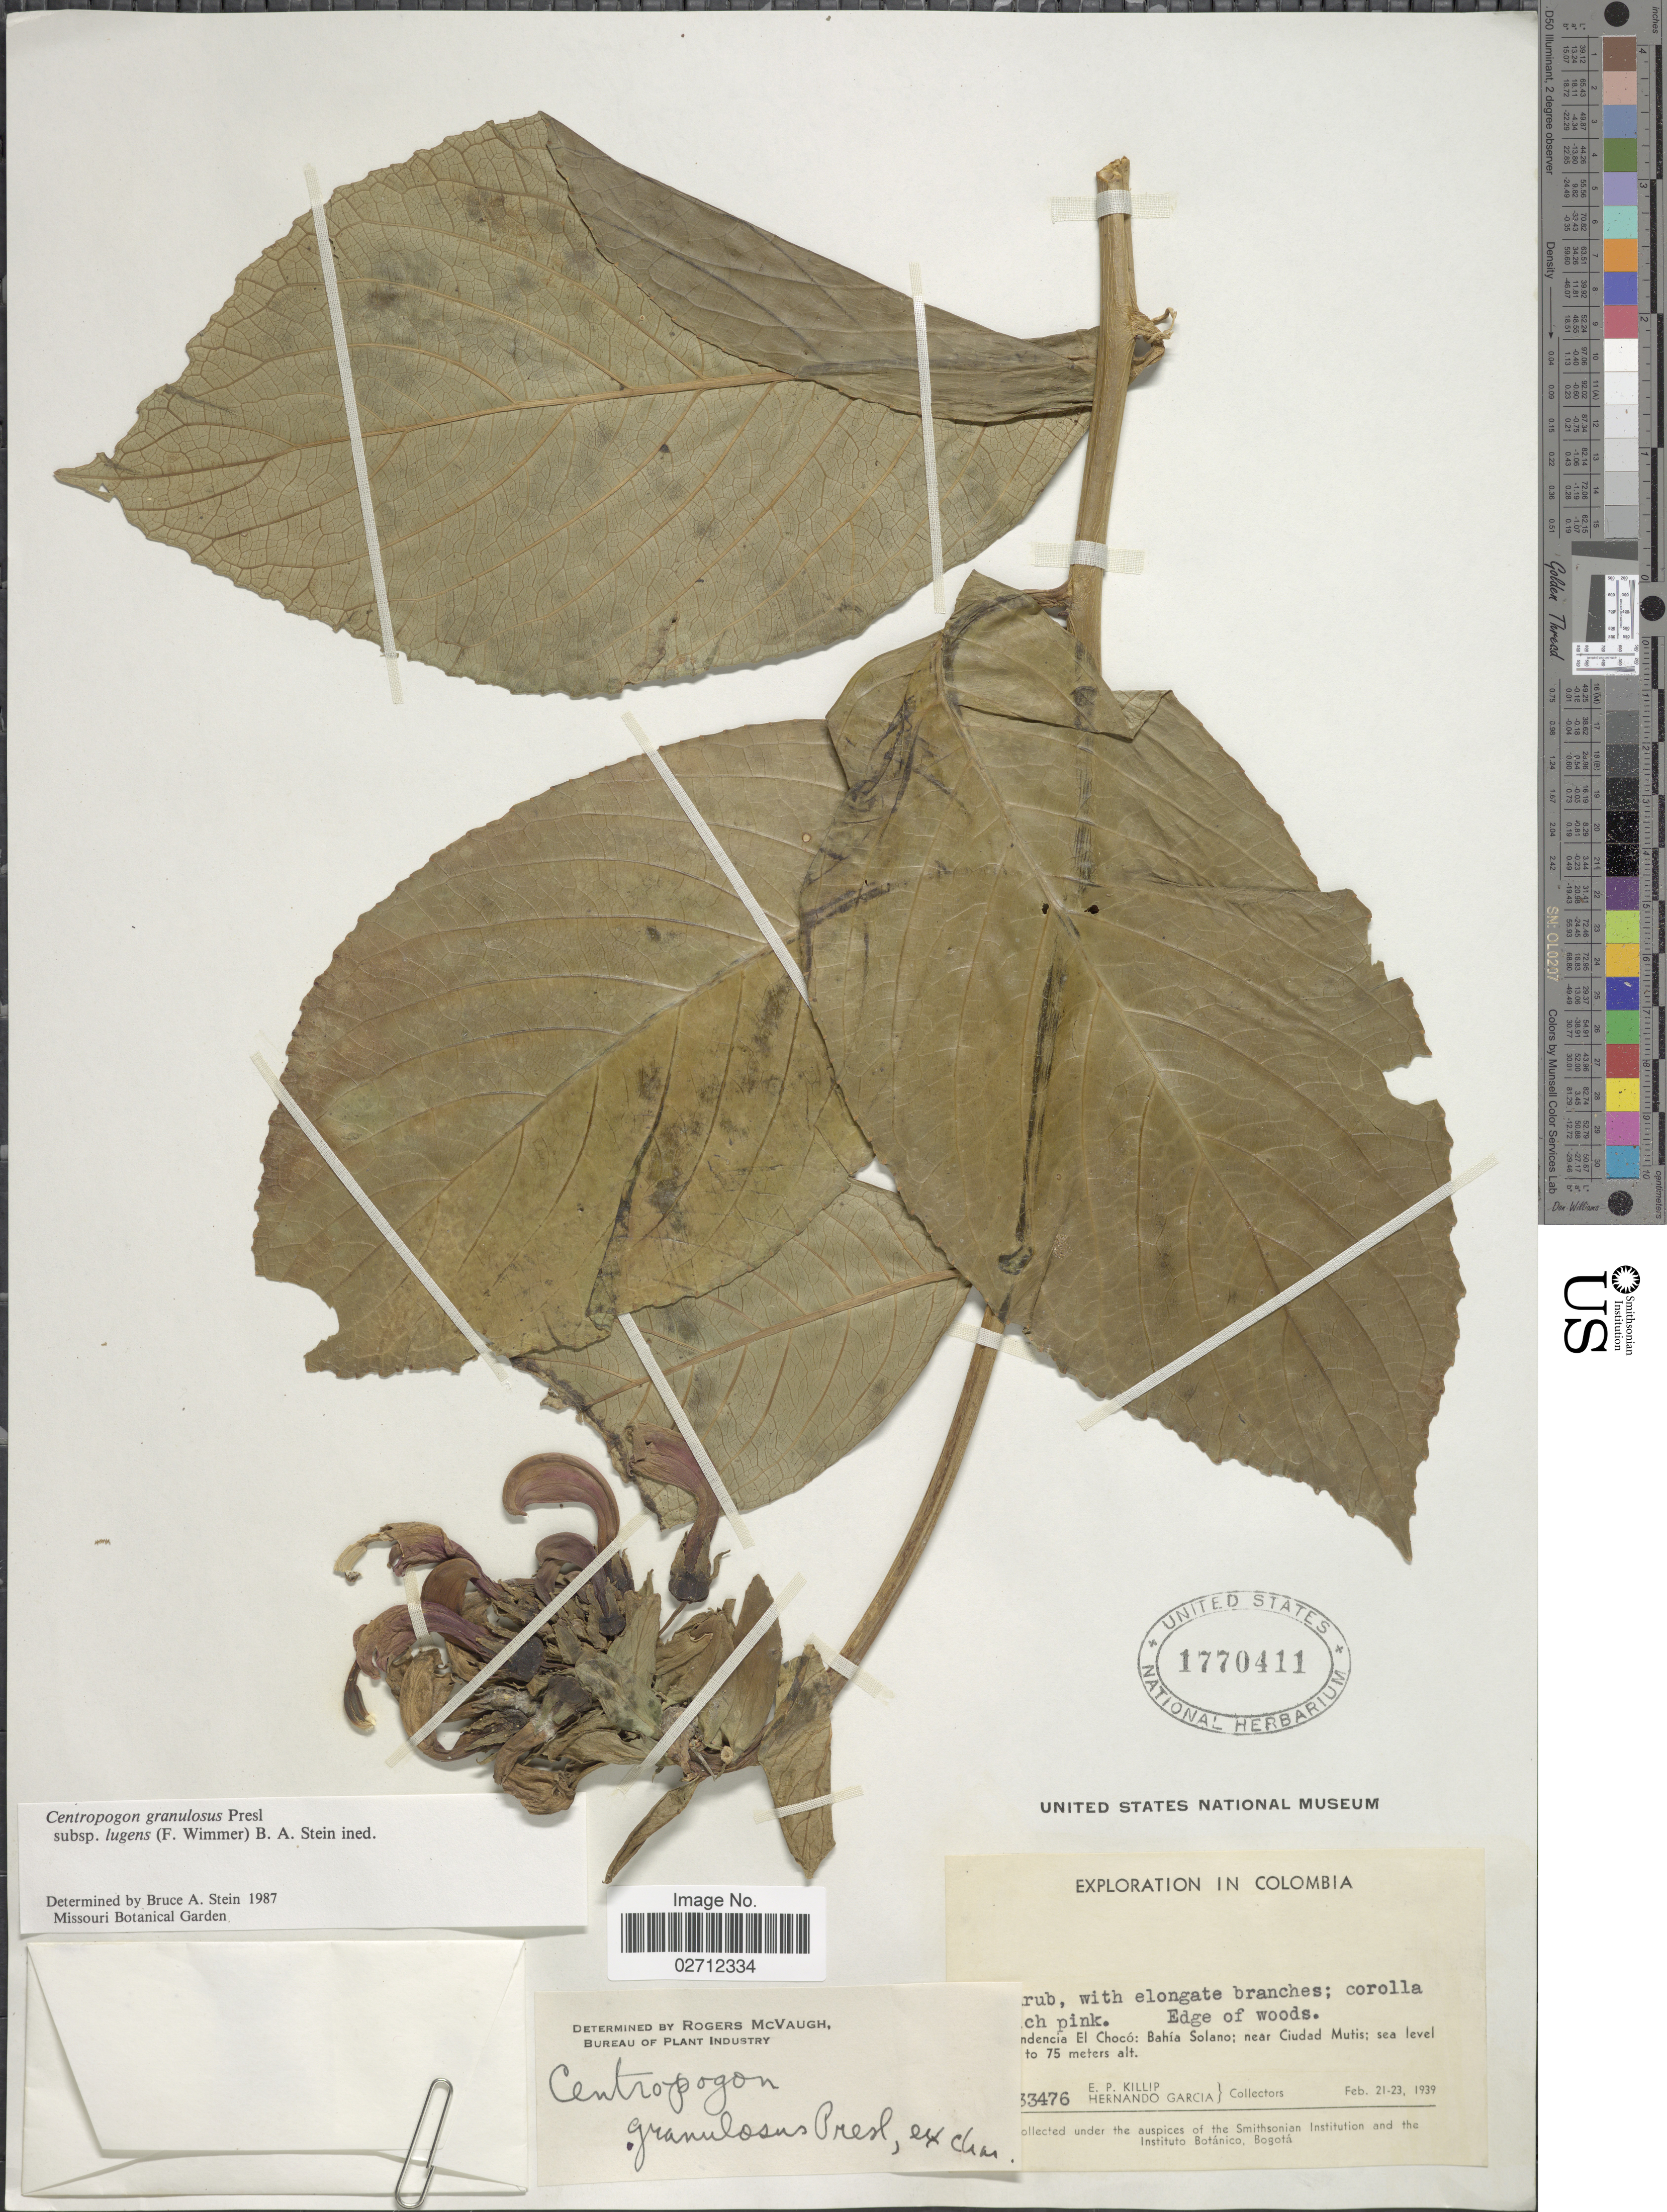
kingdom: Plantae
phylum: Tracheophyta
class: Magnoliopsida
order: Asterales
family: Campanulaceae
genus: Centropogon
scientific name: Centropogon granulosus subsp. lugens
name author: B.A. Stein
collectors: E. P. Killip & H. Garcia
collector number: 33476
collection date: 1939-02-21/1939-02-23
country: Colombia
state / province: Chocó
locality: Edge of woods. Bahía Solano; near Ciudad Mutis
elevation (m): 75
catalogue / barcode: US 1770411